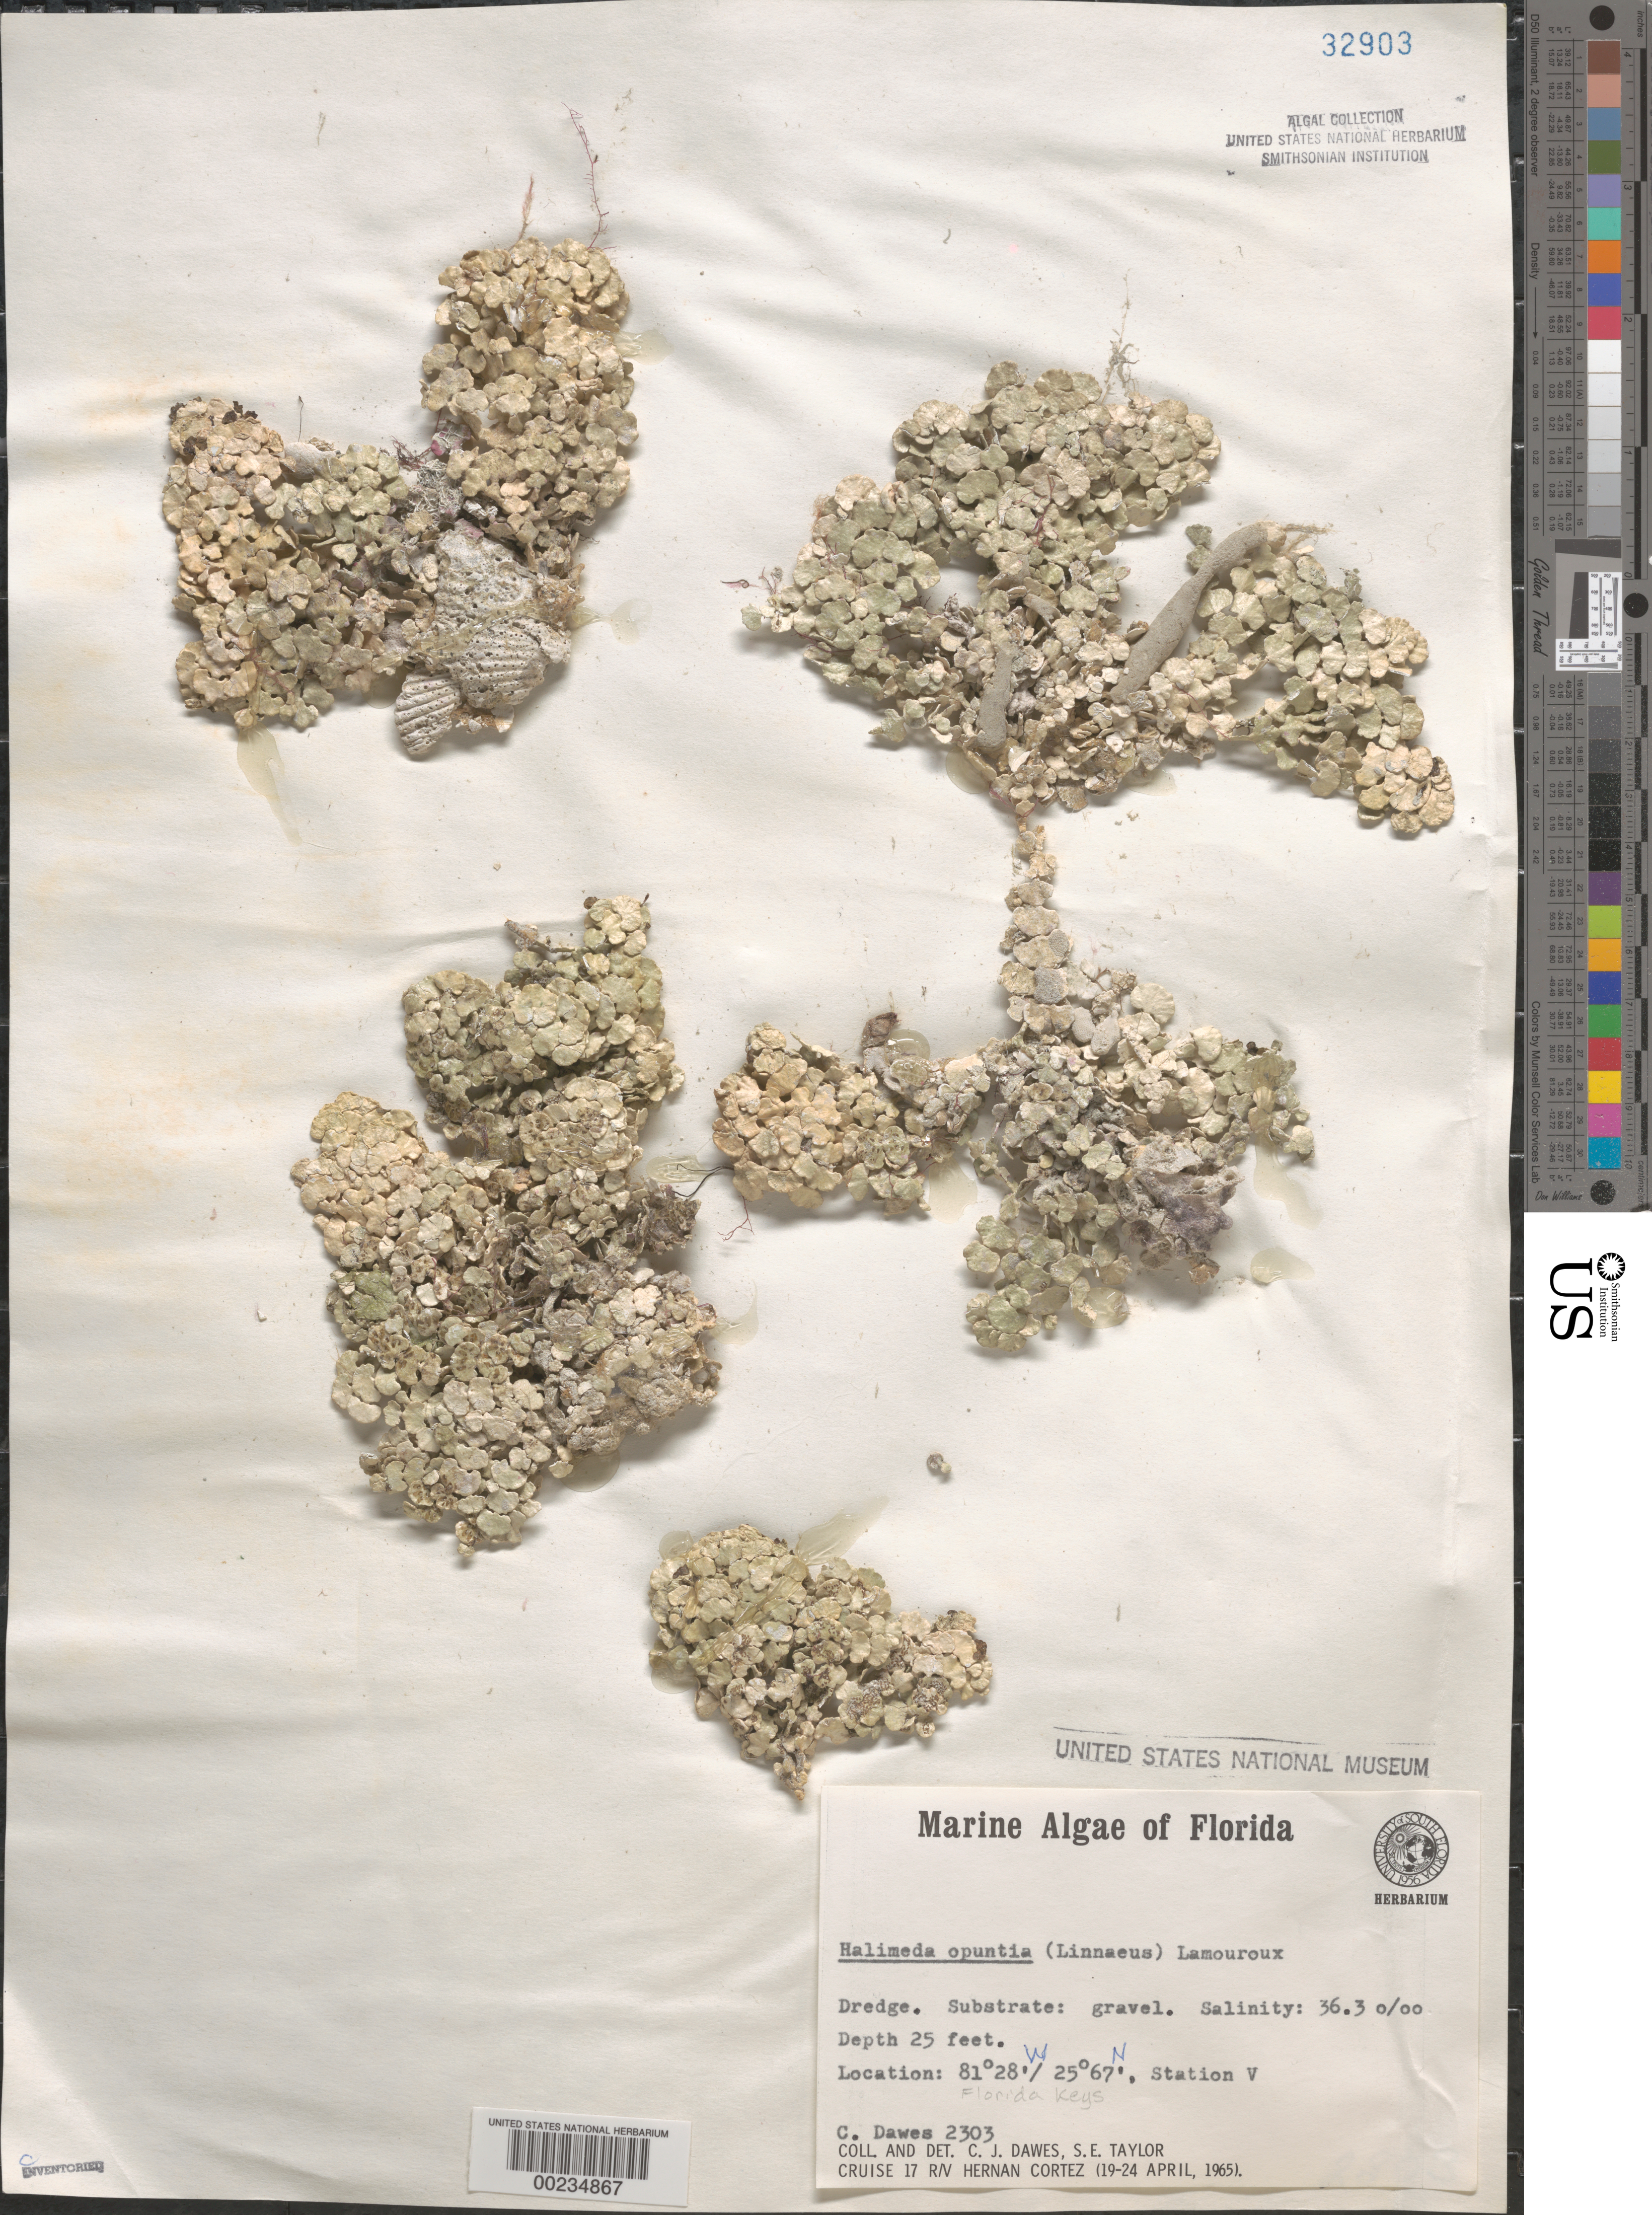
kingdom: Plantae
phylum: Chlorophyta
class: Ulvophyceae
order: Bryopsidales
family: Halimedaceae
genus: Halimeda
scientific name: Halimeda opuntia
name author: (L.) J.V.Lamouroux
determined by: Dawes, C. J.; Earle, S. A.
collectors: C. Dawes & S. A. Earle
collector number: CJD 2303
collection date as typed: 19 Apr 1965 TO 24 Apr 1965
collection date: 1965-04-19/1965-04-24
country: United States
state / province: Florida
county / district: Monroe County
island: Florida Keys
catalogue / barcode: US 32903